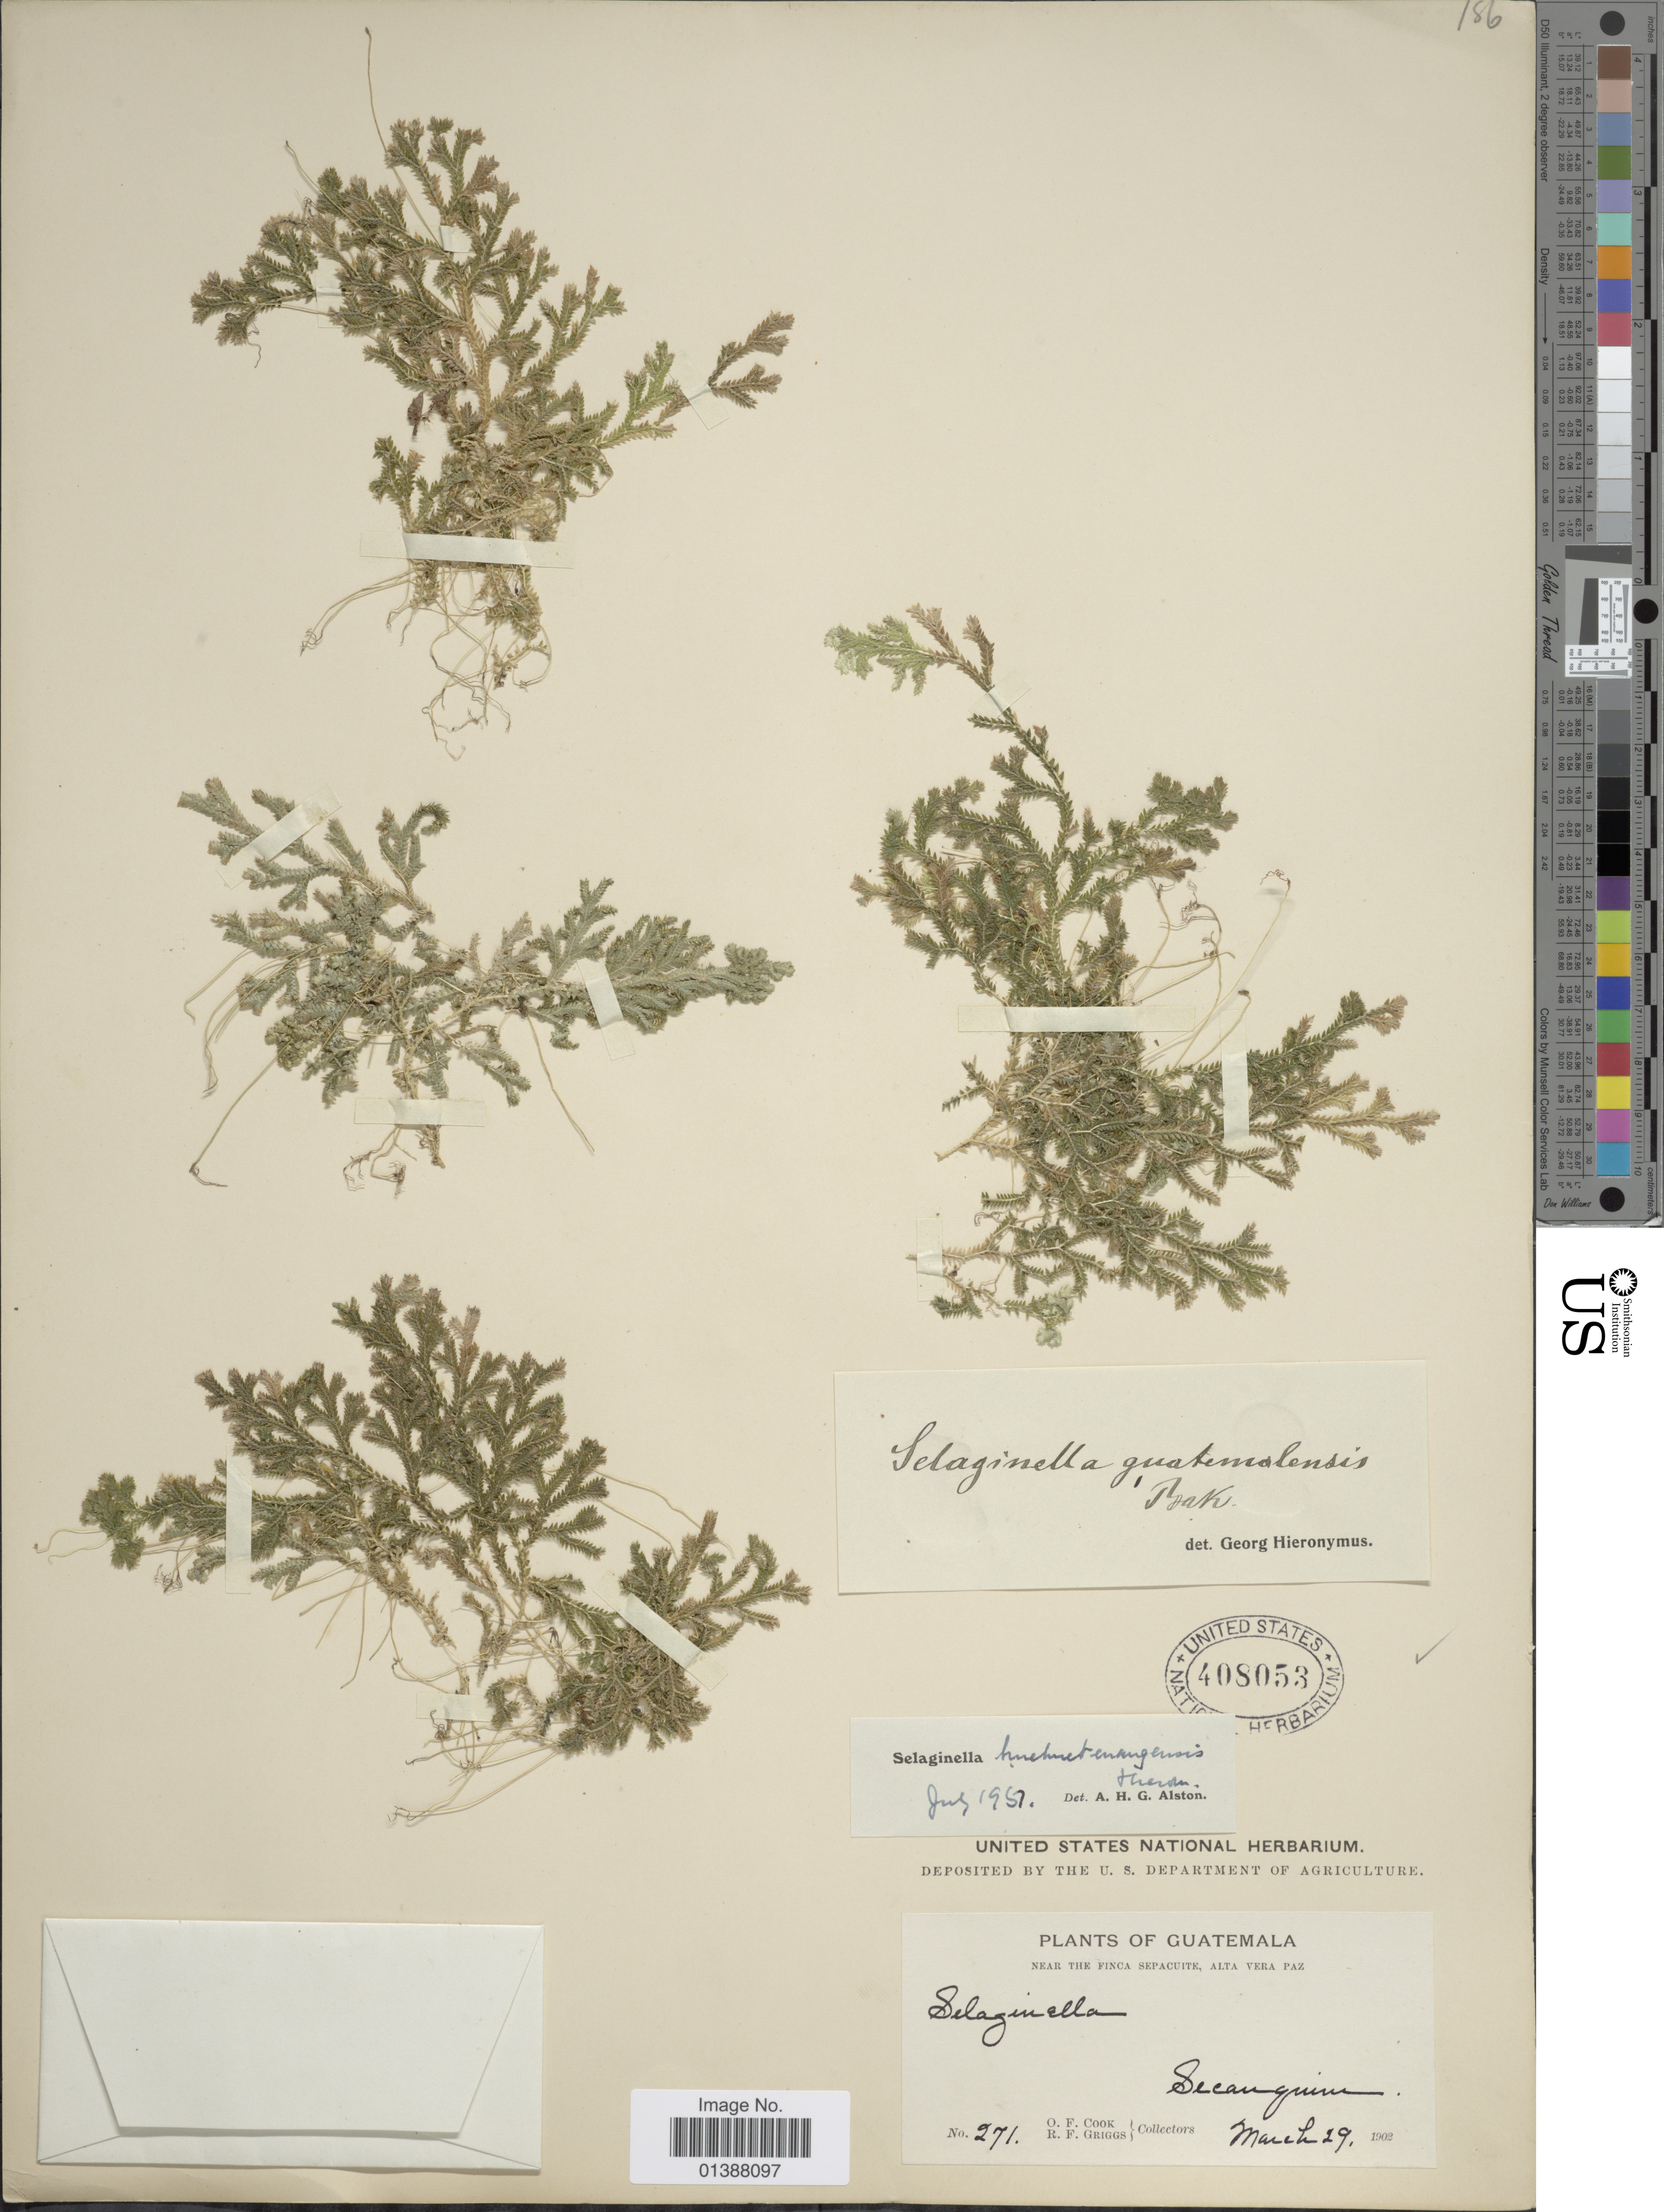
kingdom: Plantae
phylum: Tracheophyta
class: Lycopodiopsida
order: Selaginellales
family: Selaginellaceae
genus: Selaginella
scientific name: Selaginella huehuetenangensis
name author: Hieron.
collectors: O. F. Cook & R. F. Griggs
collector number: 271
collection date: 1902-03-29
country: Guatemala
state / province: Alta Verapaz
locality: Near the Finca Sepacuite, Secanquim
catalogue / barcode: US 408053